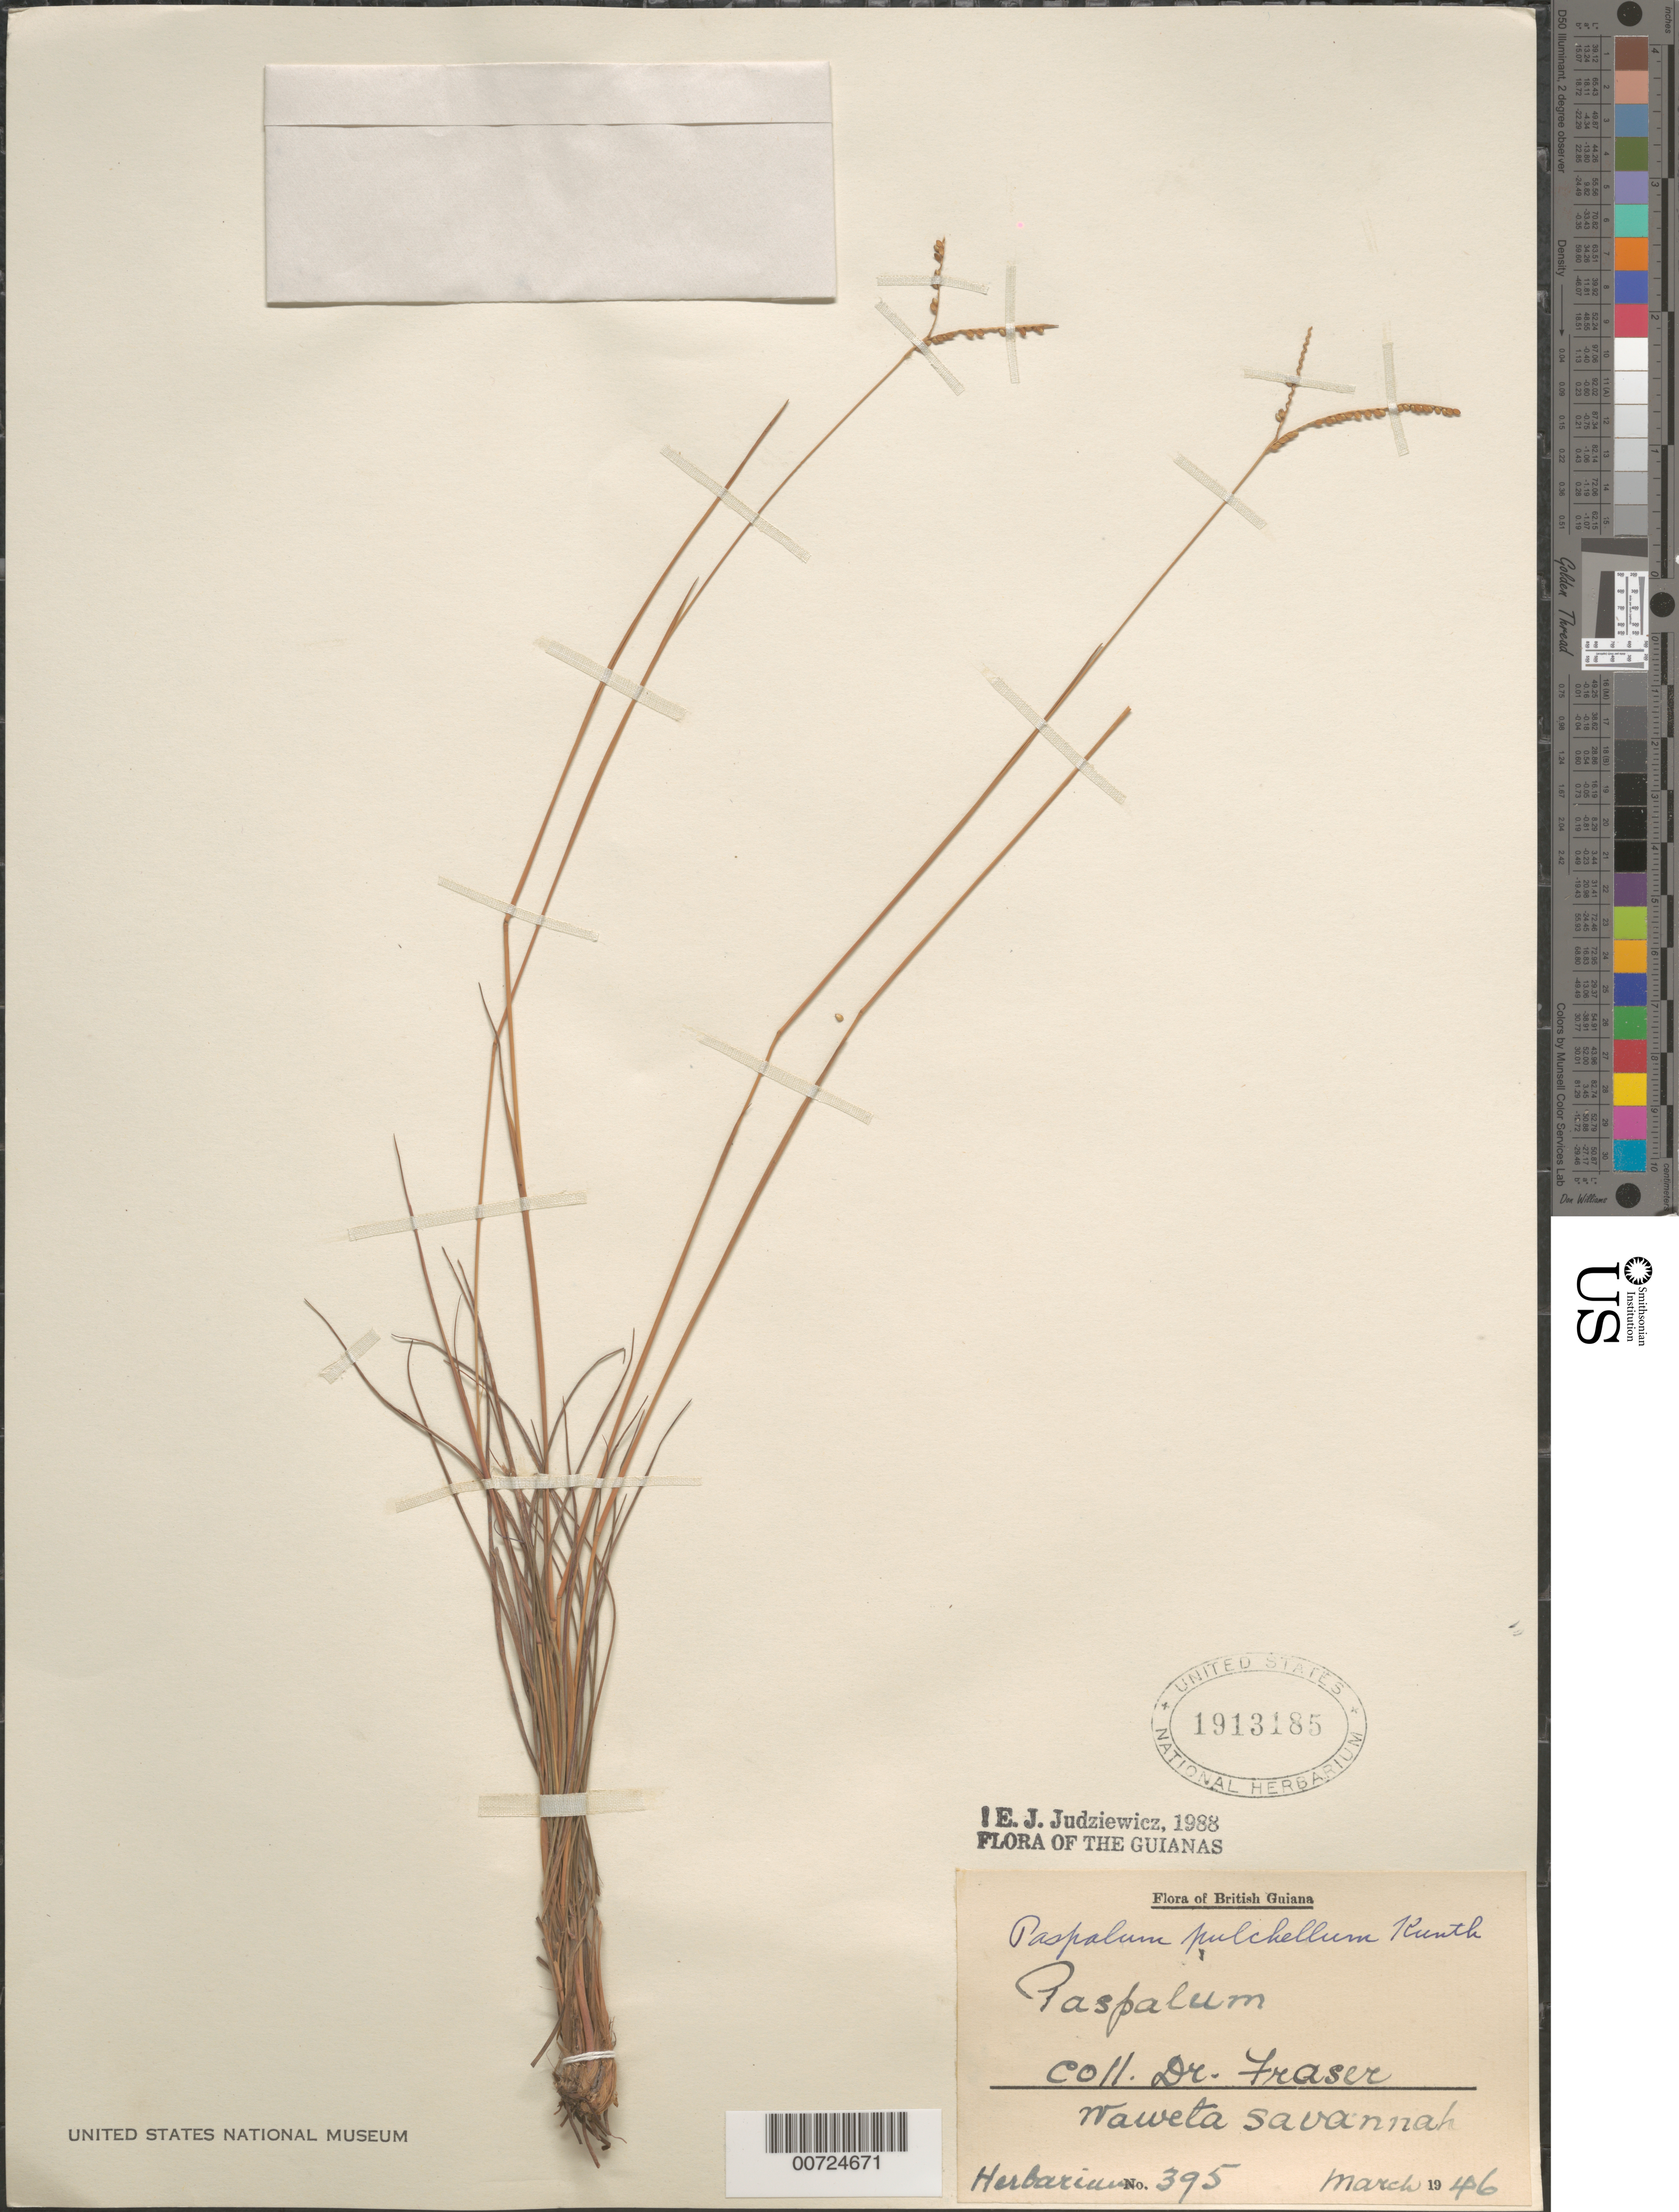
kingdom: Plantae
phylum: Tracheophyta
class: Liliopsida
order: Poales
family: Poaceae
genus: Paspalum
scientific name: Paspalum pulchellum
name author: Kunth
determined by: Judziewicz, E. J.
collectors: H. Fraser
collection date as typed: Mar-46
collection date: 1946-03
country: Guyana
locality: Waweta Savanna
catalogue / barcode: US 1913185